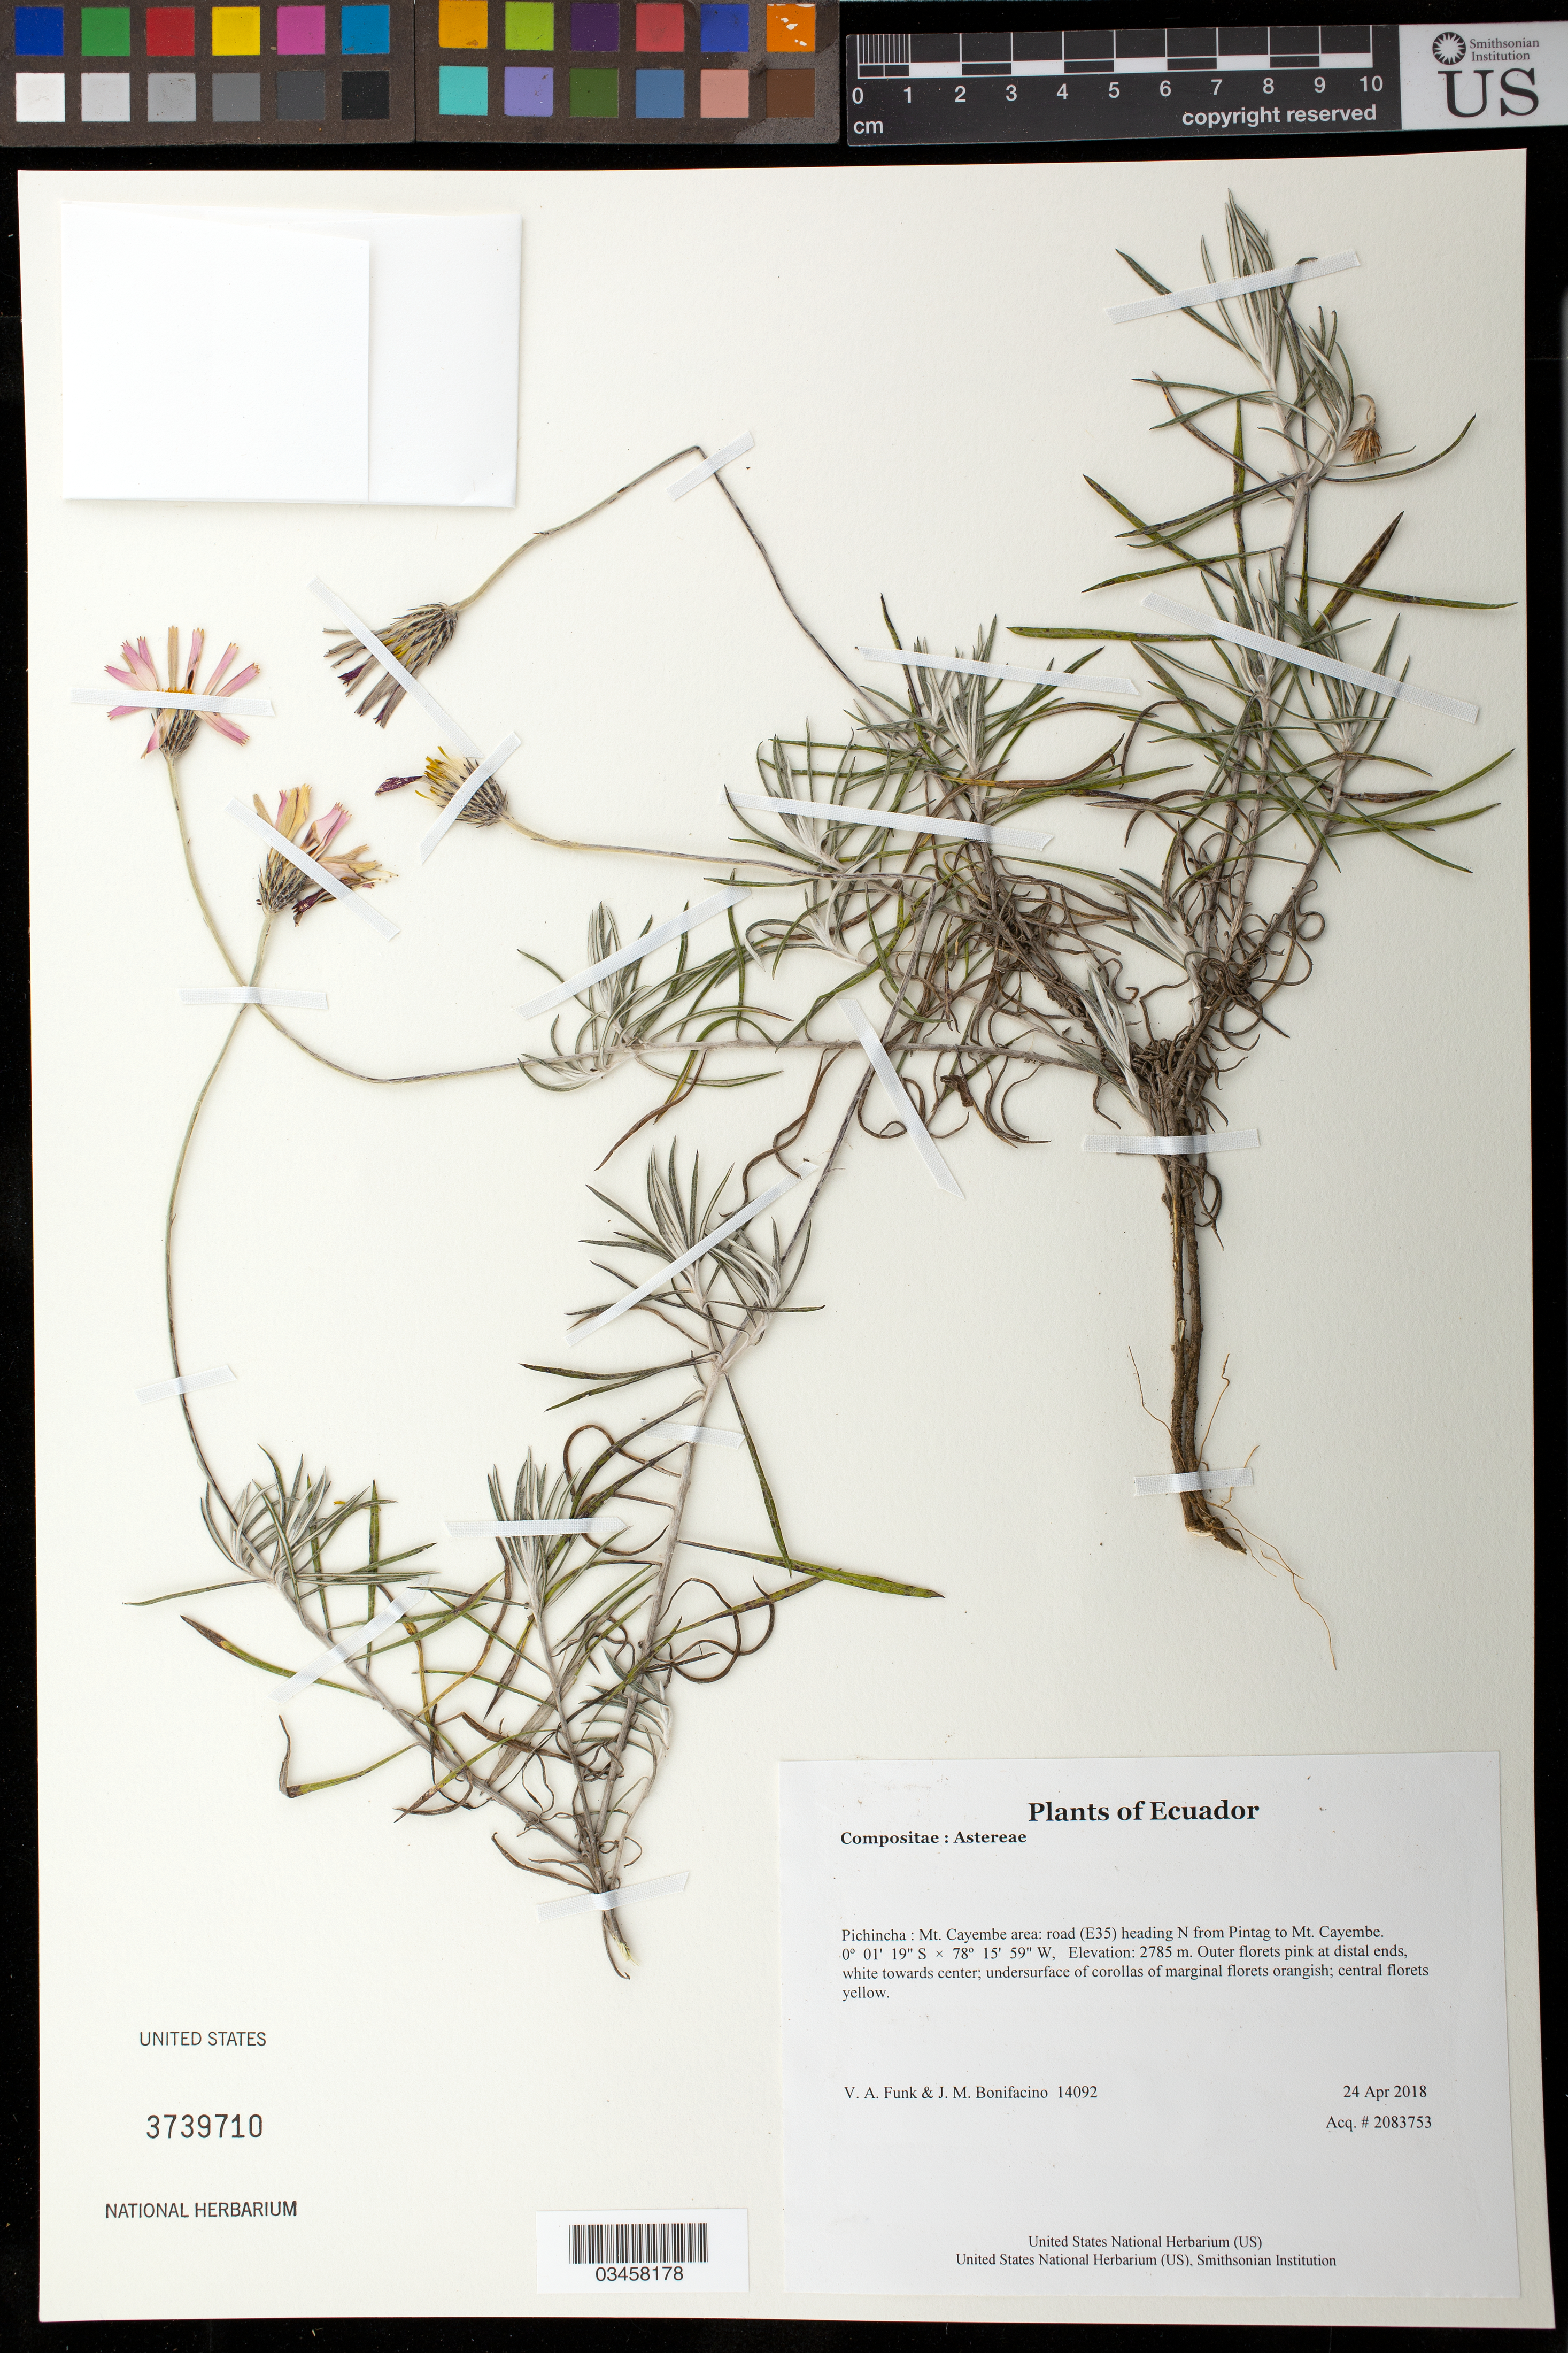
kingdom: Plantae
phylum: Tracheophyta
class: Magnoliopsida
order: Asterales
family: Asteraceae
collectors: V. Funk & M. Bonifacino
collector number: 14092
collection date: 2018-04-24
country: Ecuador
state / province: Pichincha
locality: Mt. Cayembe area: road (E35) heading N from Pintag to Mt. Cayembe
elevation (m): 2785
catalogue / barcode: US 3739710